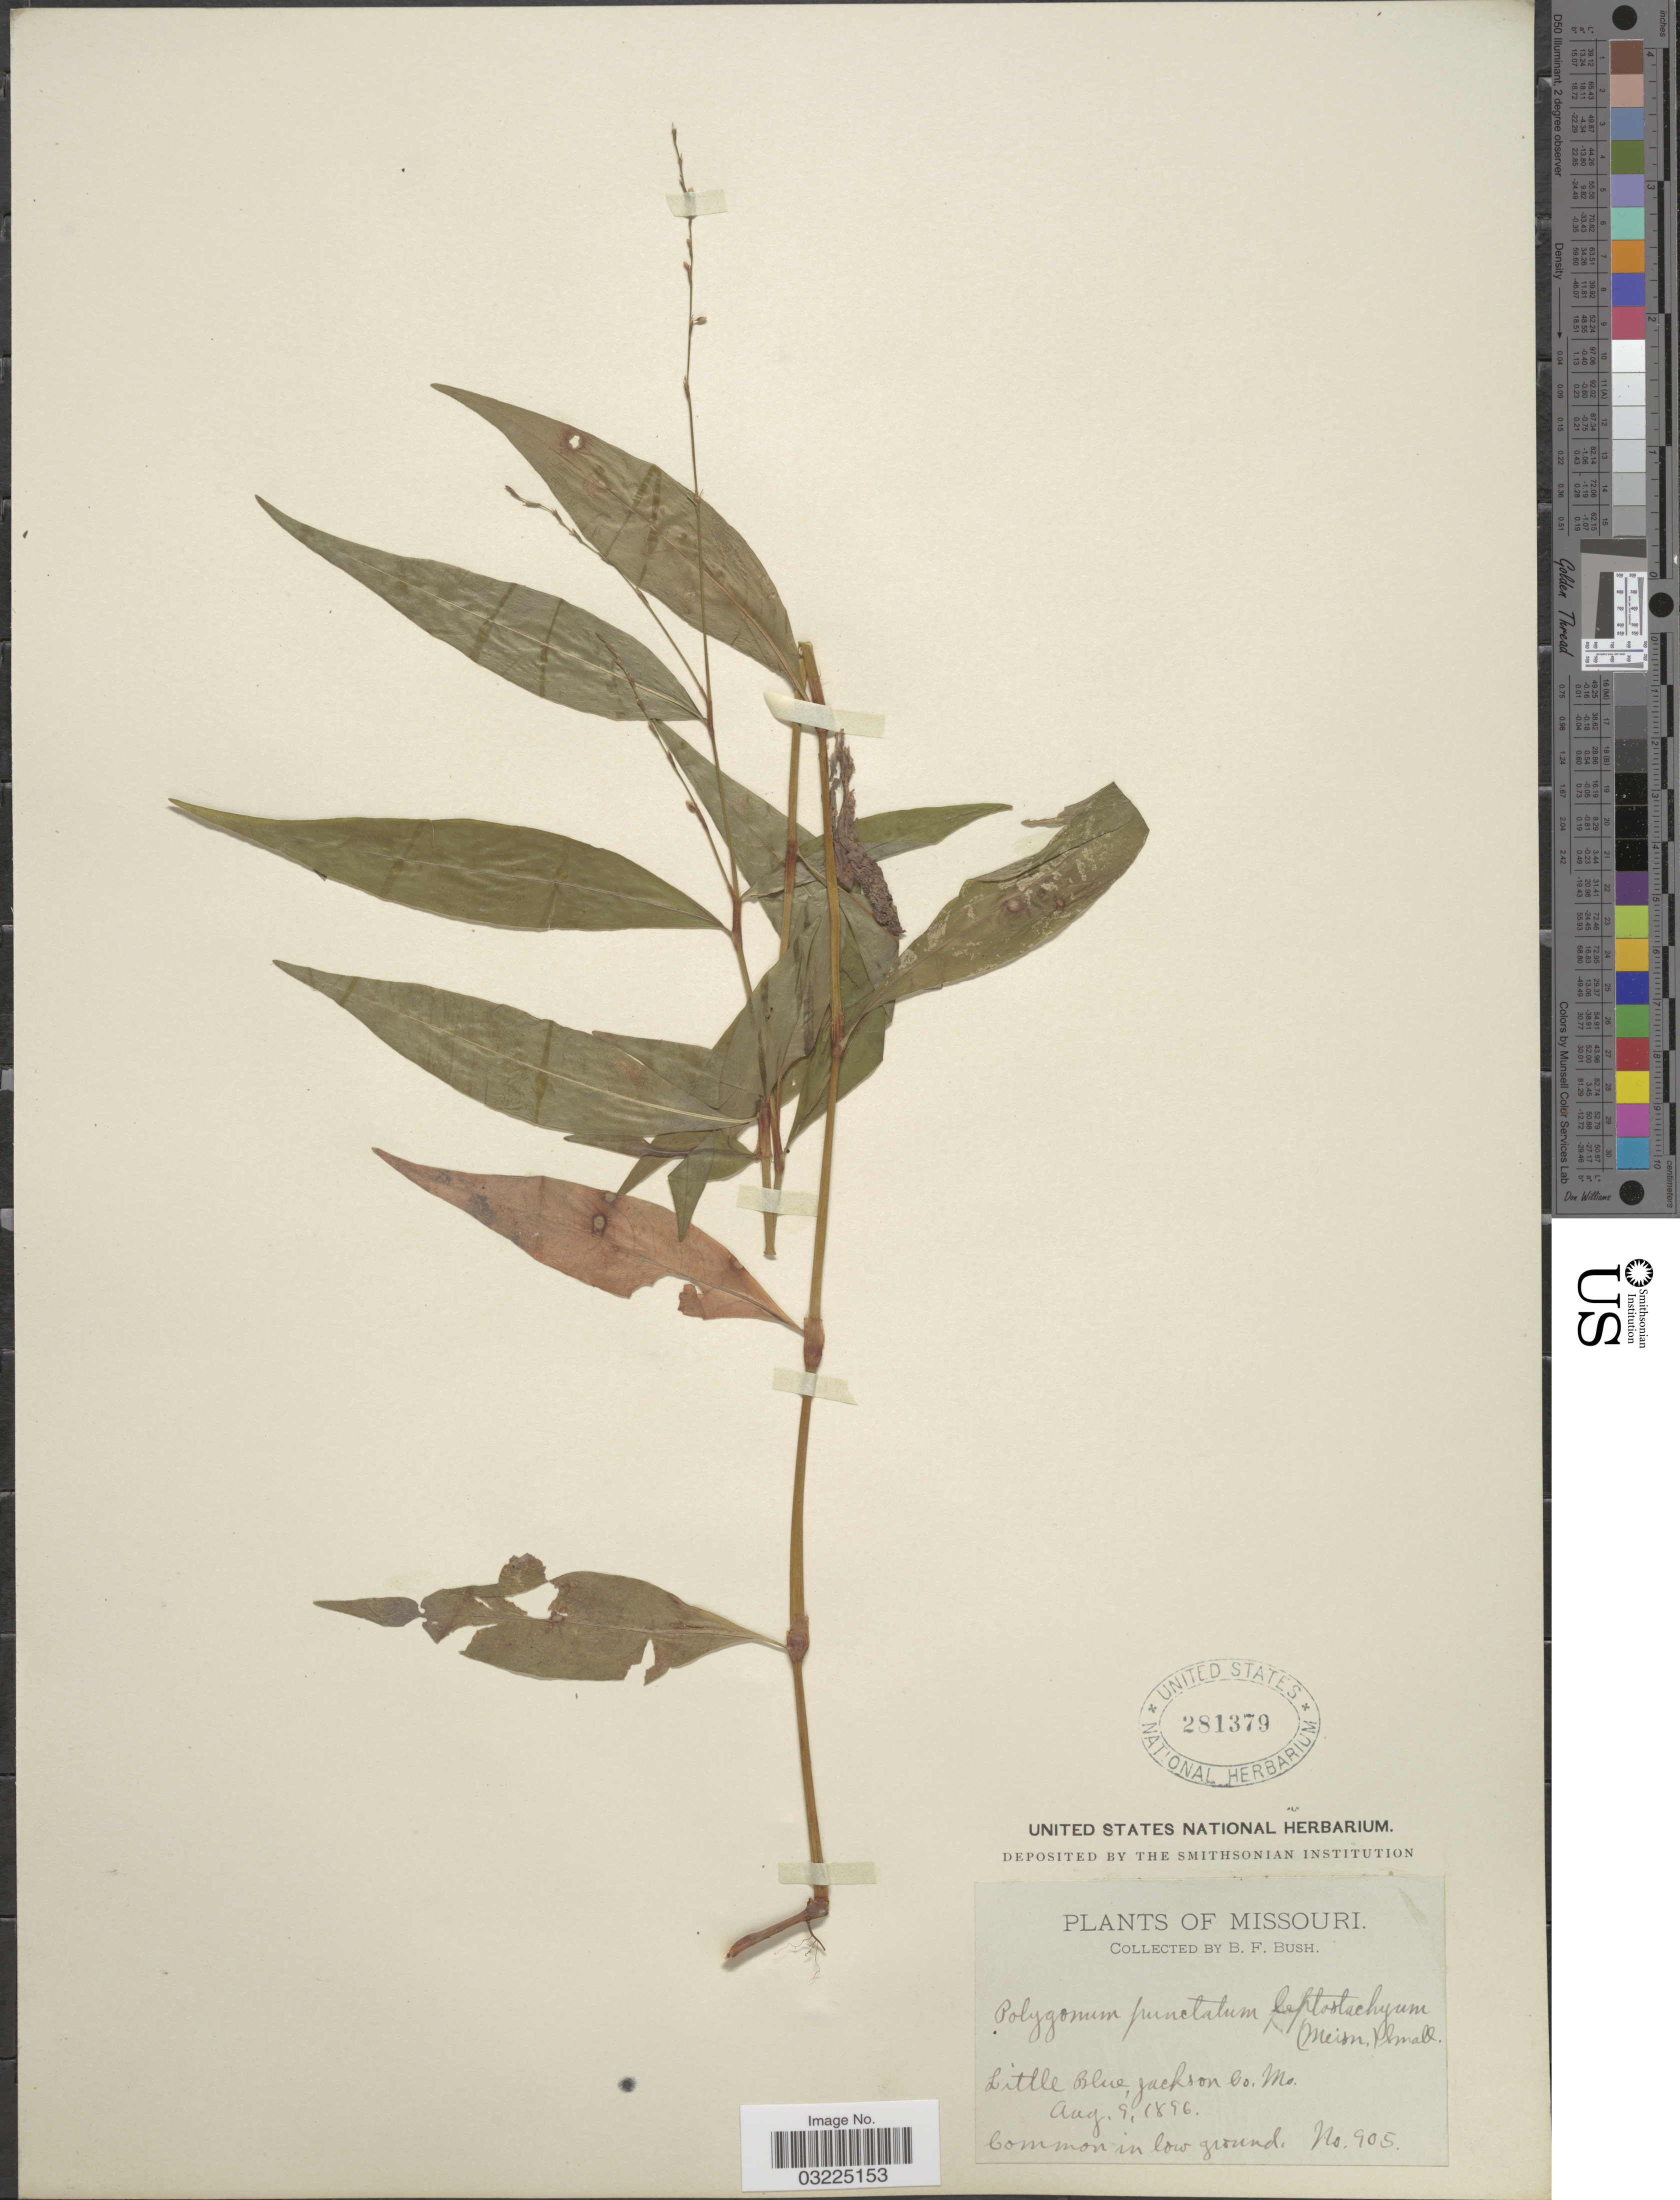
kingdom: Plantae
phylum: Tracheophyta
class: Magnoliopsida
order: Caryophyllales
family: Polygonaceae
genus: Persicaria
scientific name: Persicaria punctata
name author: (Elliott) Small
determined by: Atha, D. E.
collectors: B. F. Bush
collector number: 905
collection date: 1896-08-09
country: United States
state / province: Missouri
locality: Little Blue, Jackson Co.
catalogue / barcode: US 281379